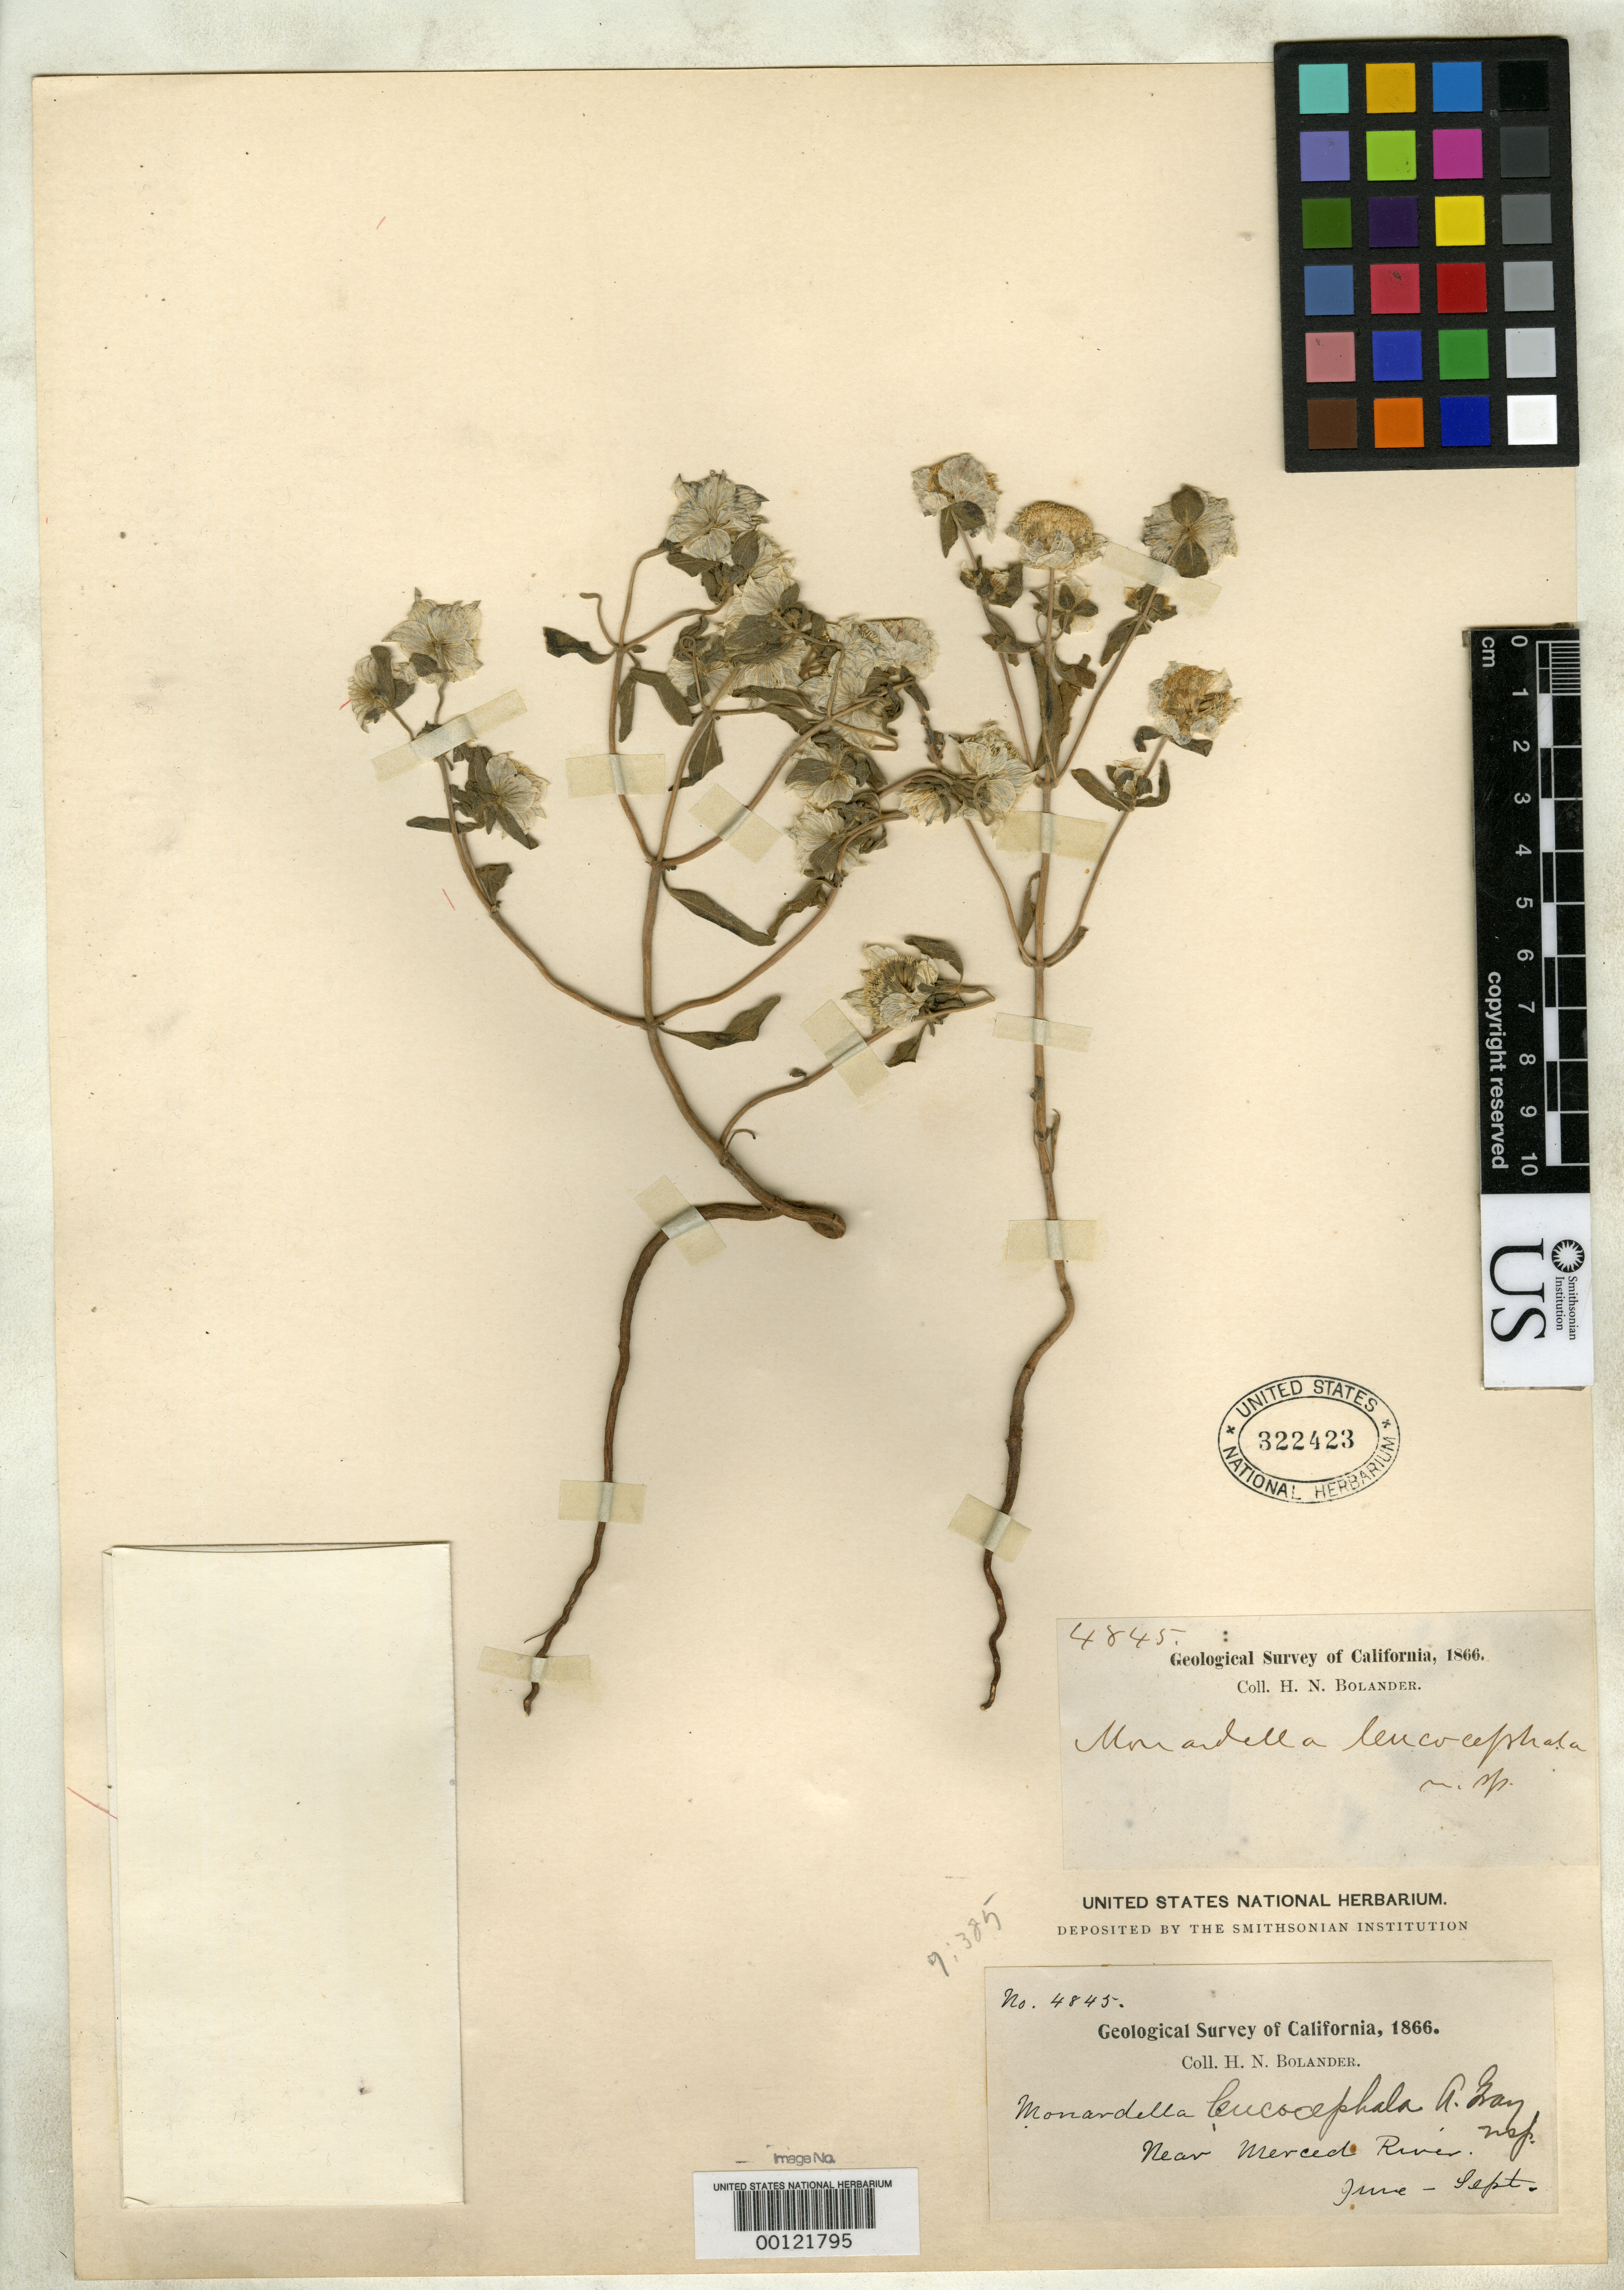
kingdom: Plantae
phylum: Tracheophyta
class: Magnoliopsida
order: Lamiales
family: Lamiaceae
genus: Monardella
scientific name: Monardella leucocephala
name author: A. Gray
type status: Isotype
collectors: H. Bolander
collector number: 4845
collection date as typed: Jun 1866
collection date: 1866-06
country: United States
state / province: California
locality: Plains near Merced River.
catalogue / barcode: US 322423